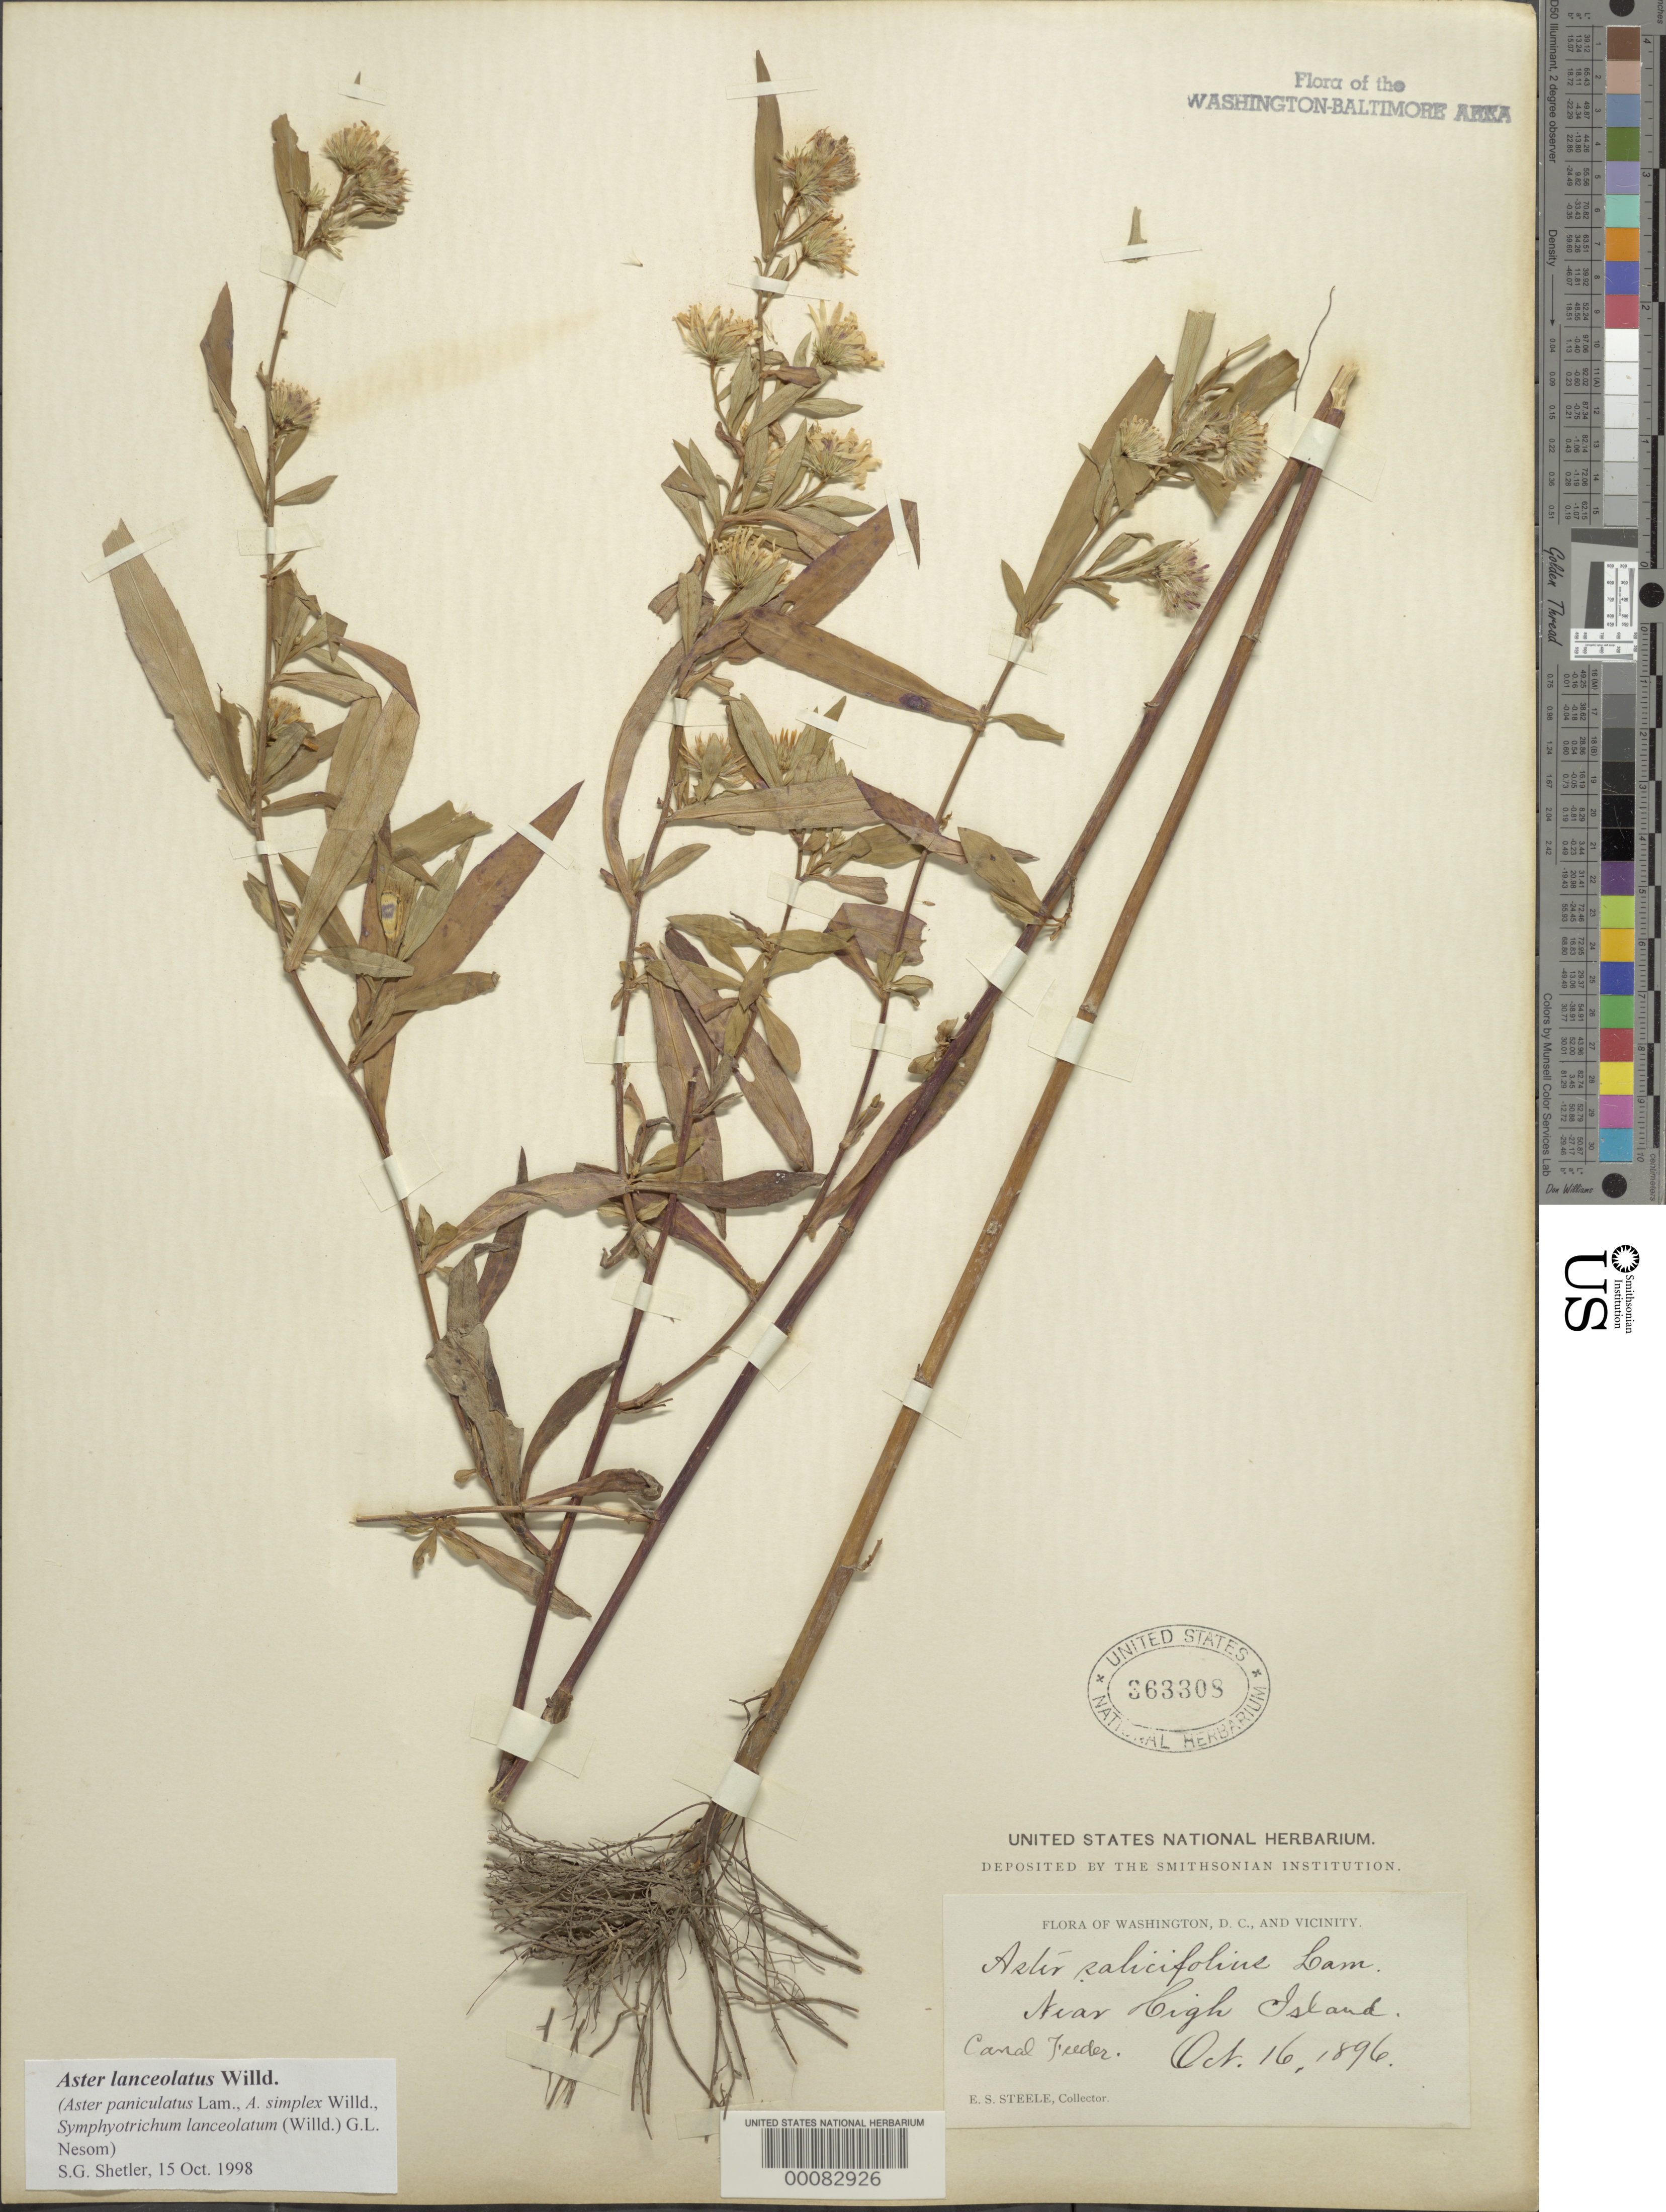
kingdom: Plantae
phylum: Tracheophyta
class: Magnoliopsida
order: Asterales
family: Asteraceae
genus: Symphyotrichum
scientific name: Symphyotrichum lanceolatum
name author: (Willd.) G.L. Nesom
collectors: E. Steele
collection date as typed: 16 Oct 1896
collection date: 1896-10-16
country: United States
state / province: Maryland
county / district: Montgomery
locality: Canal Feeder below High Island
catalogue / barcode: US 363308